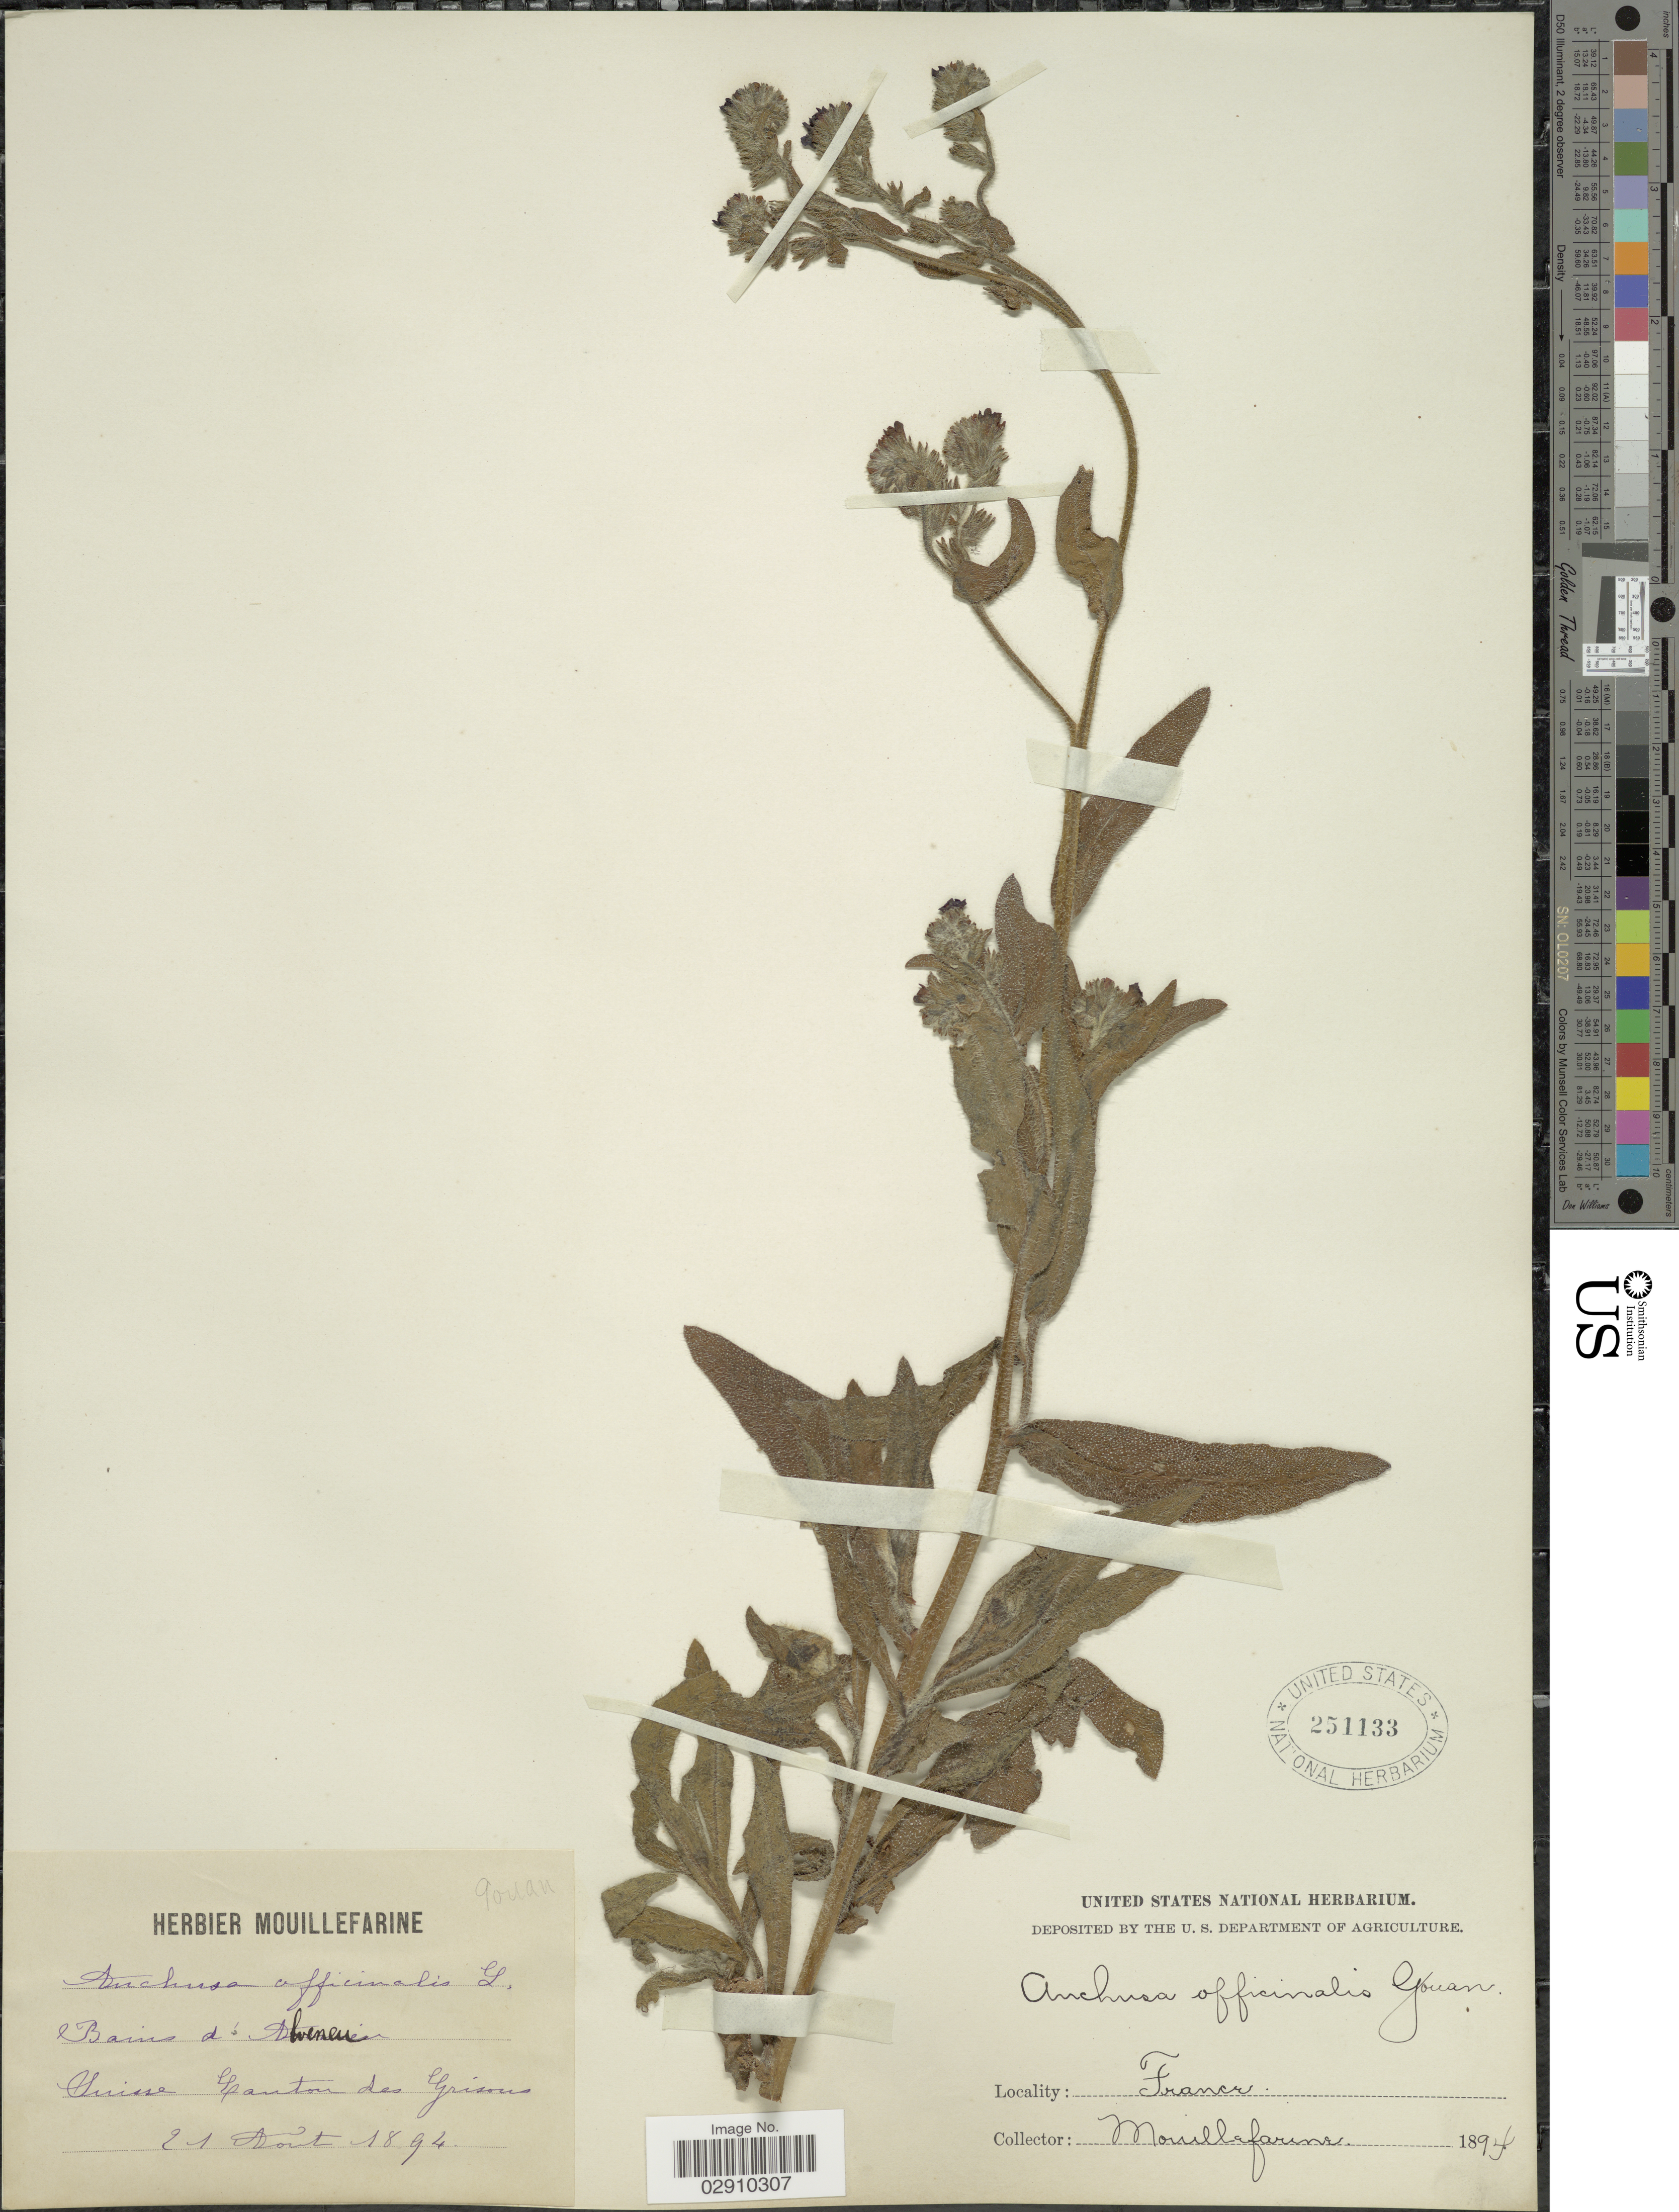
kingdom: Plantae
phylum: Tracheophyta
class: Magnoliopsida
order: Boraginales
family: Boraginaceae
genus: Anchusa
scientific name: Anchusa officinalis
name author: L.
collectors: A. Mouillefarine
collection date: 1894-08-21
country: Switzerland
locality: Suisse canton des Grisons.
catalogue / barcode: US 251133